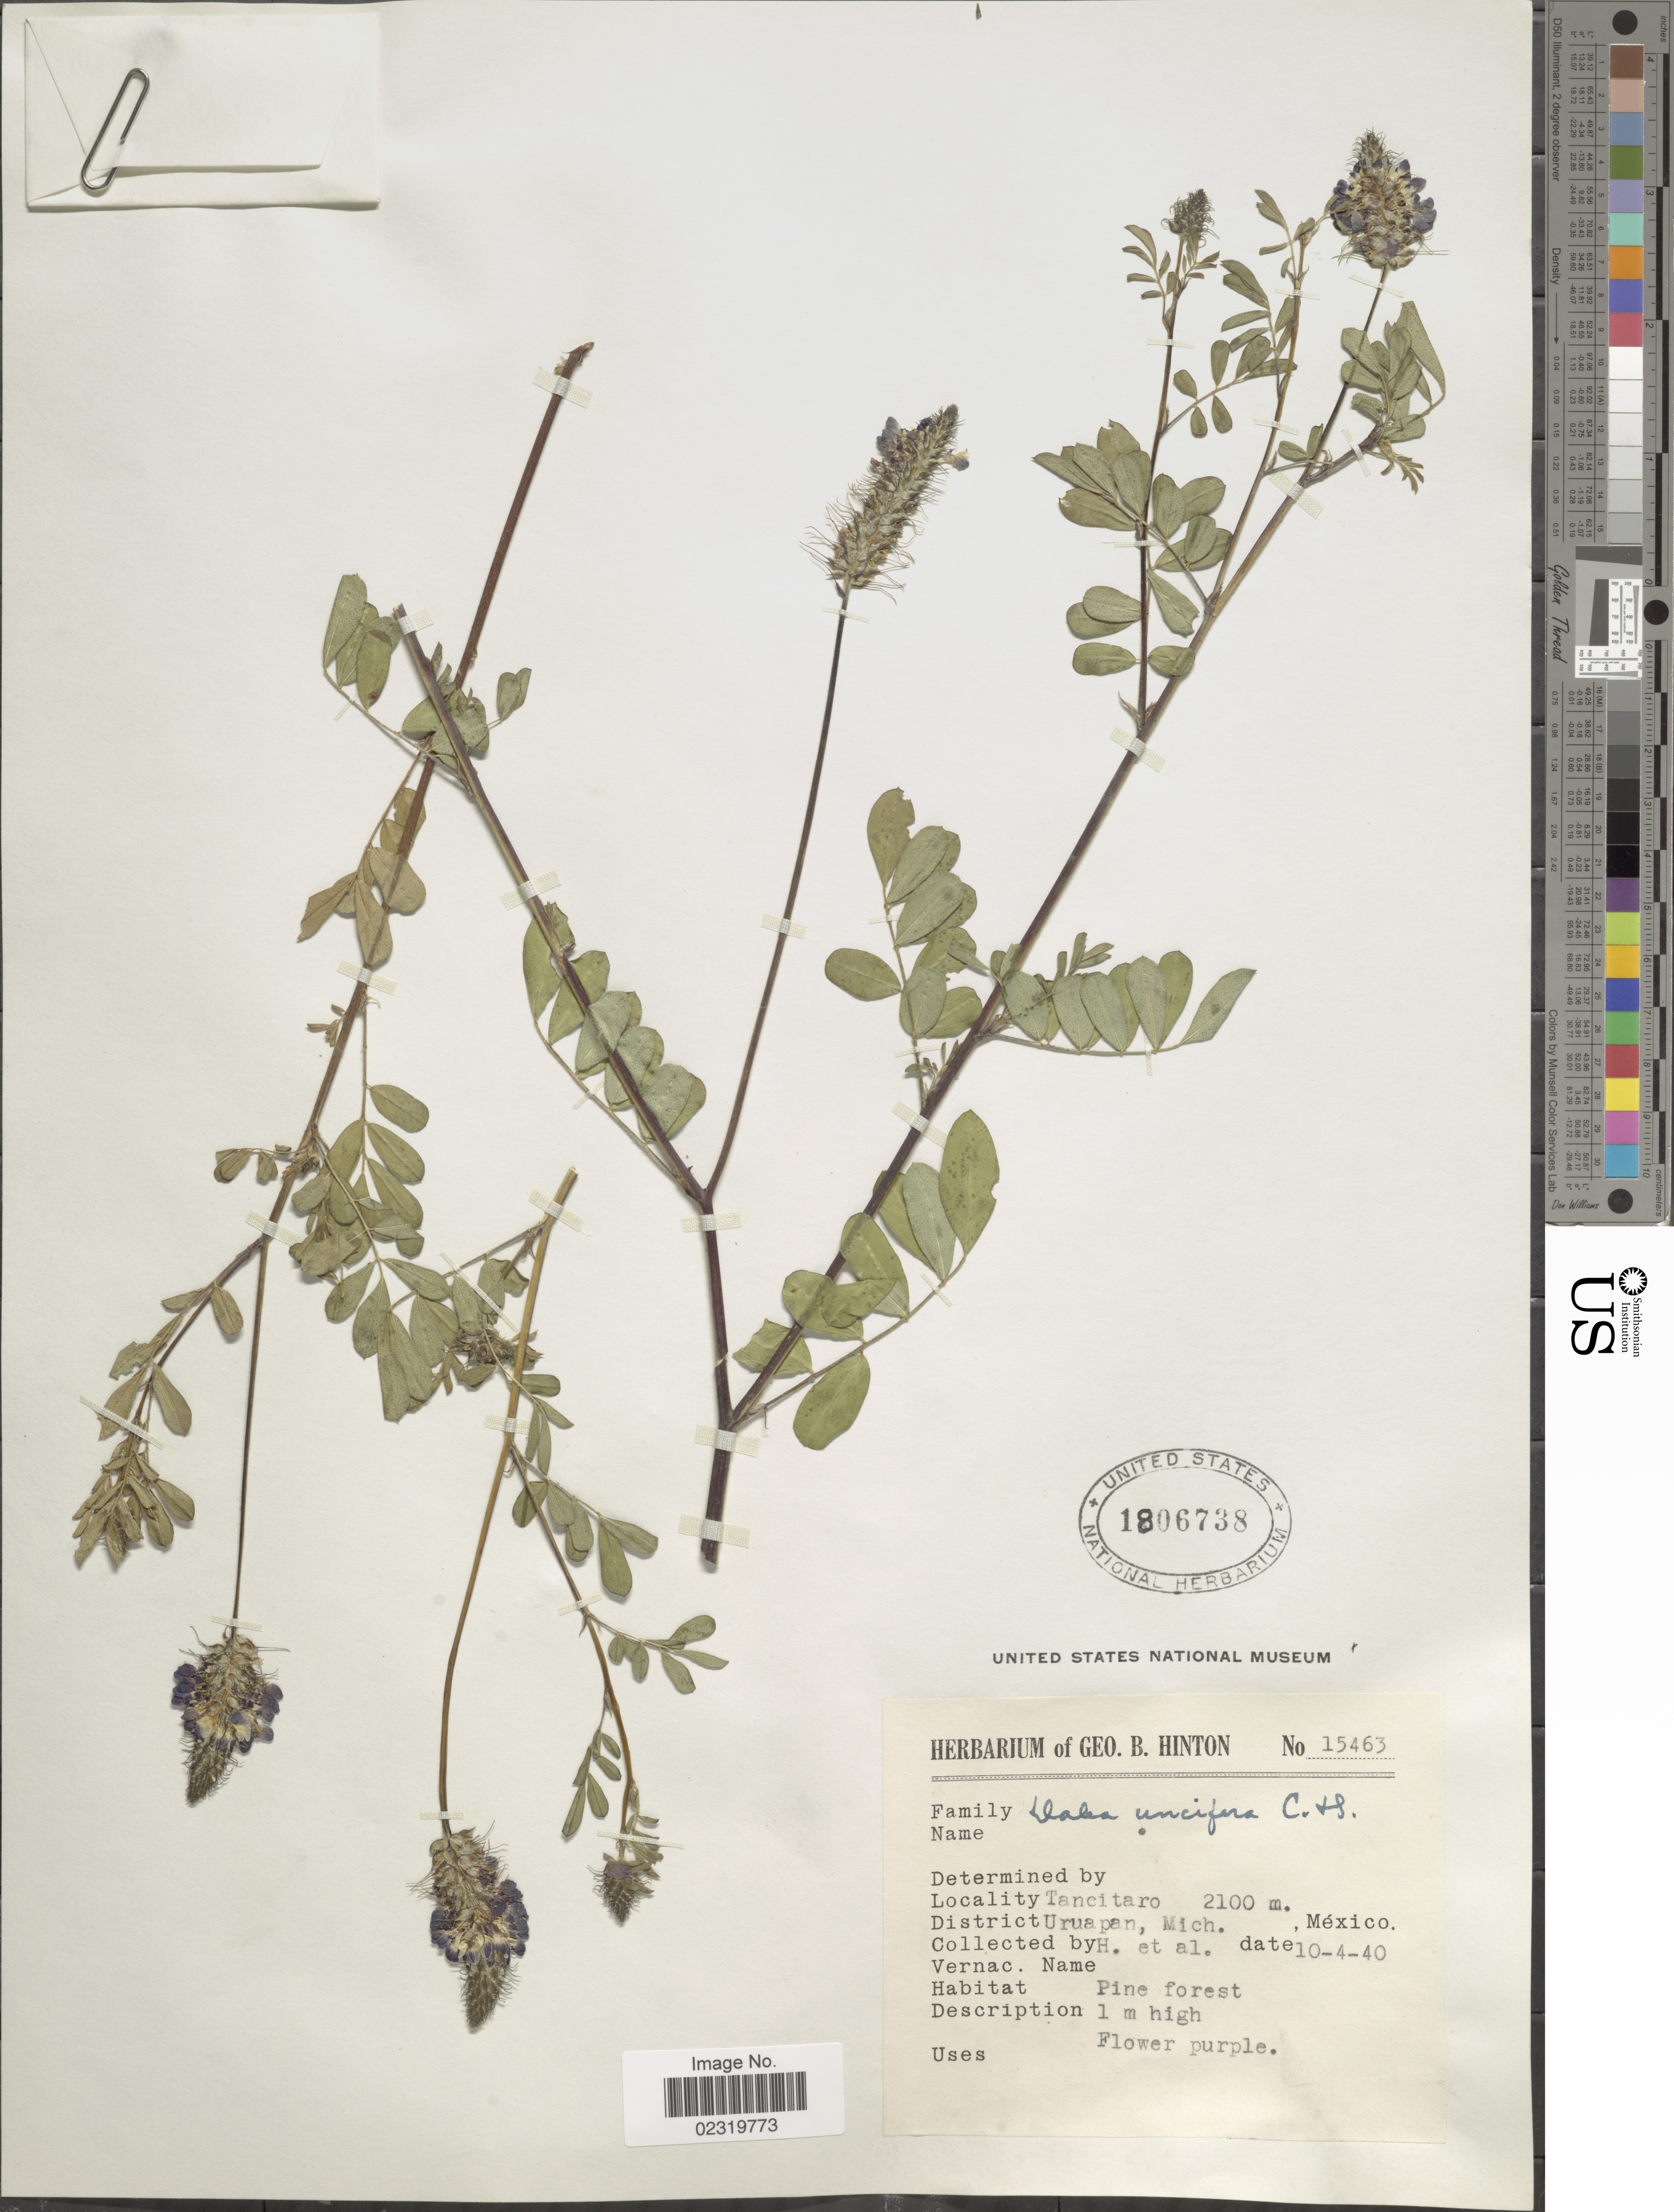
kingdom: Plantae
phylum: Tracheophyta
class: Magnoliopsida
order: Fabales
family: Fabaceae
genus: Dalea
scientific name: Dalea obovatifolia var. obovatifolia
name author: Ortega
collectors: G. B. Hinton & et al.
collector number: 15463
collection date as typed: Transcribed d/m/y: 4/10/40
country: Mexico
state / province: Michoacán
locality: Tancitaro, District Uruapan, Mich.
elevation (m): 2100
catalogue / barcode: US 1806738